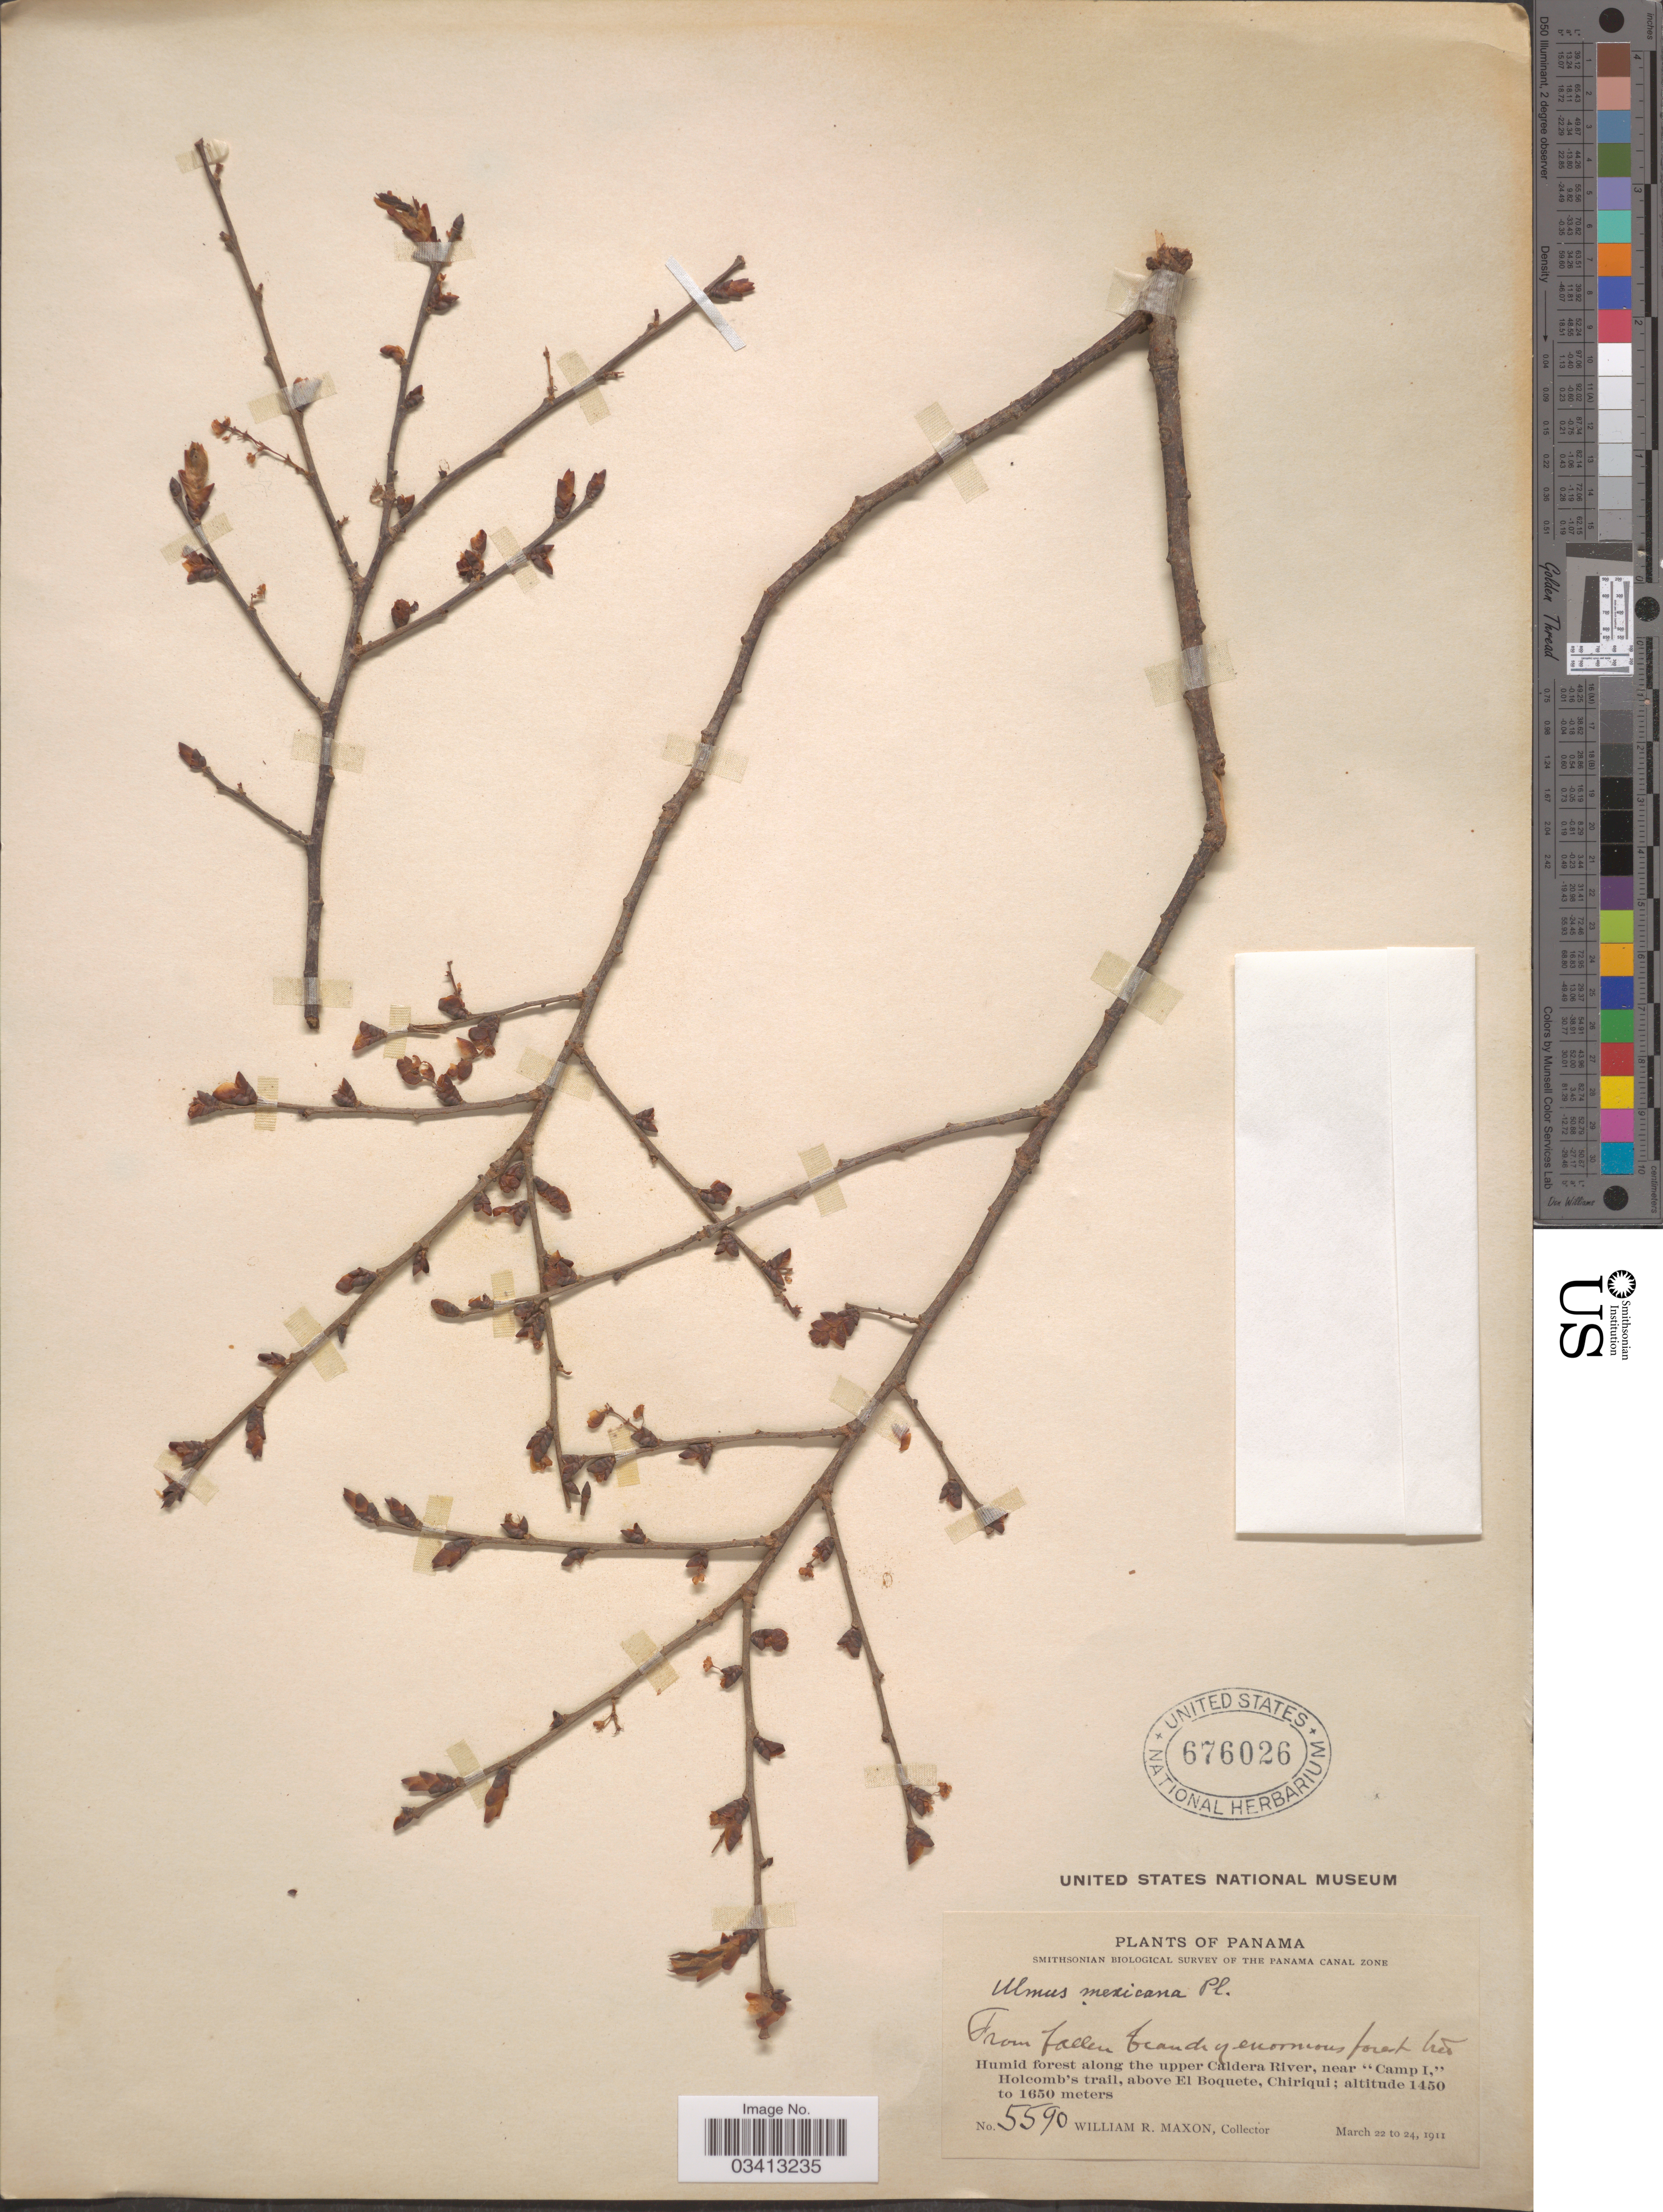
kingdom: Plantae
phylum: Tracheophyta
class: Magnoliopsida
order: Rosales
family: Ulmaceae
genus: Ulmus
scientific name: Ulmus mexicana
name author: (Liebm.) Planch.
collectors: W. R. Maxon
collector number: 5590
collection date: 1911-03-22/1911-03-24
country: Panama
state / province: Chiriqui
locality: Humid forest along the upper Caldera River, near "Camp I," Holcomb's trail, above El Boquete.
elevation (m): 1450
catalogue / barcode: US 676026